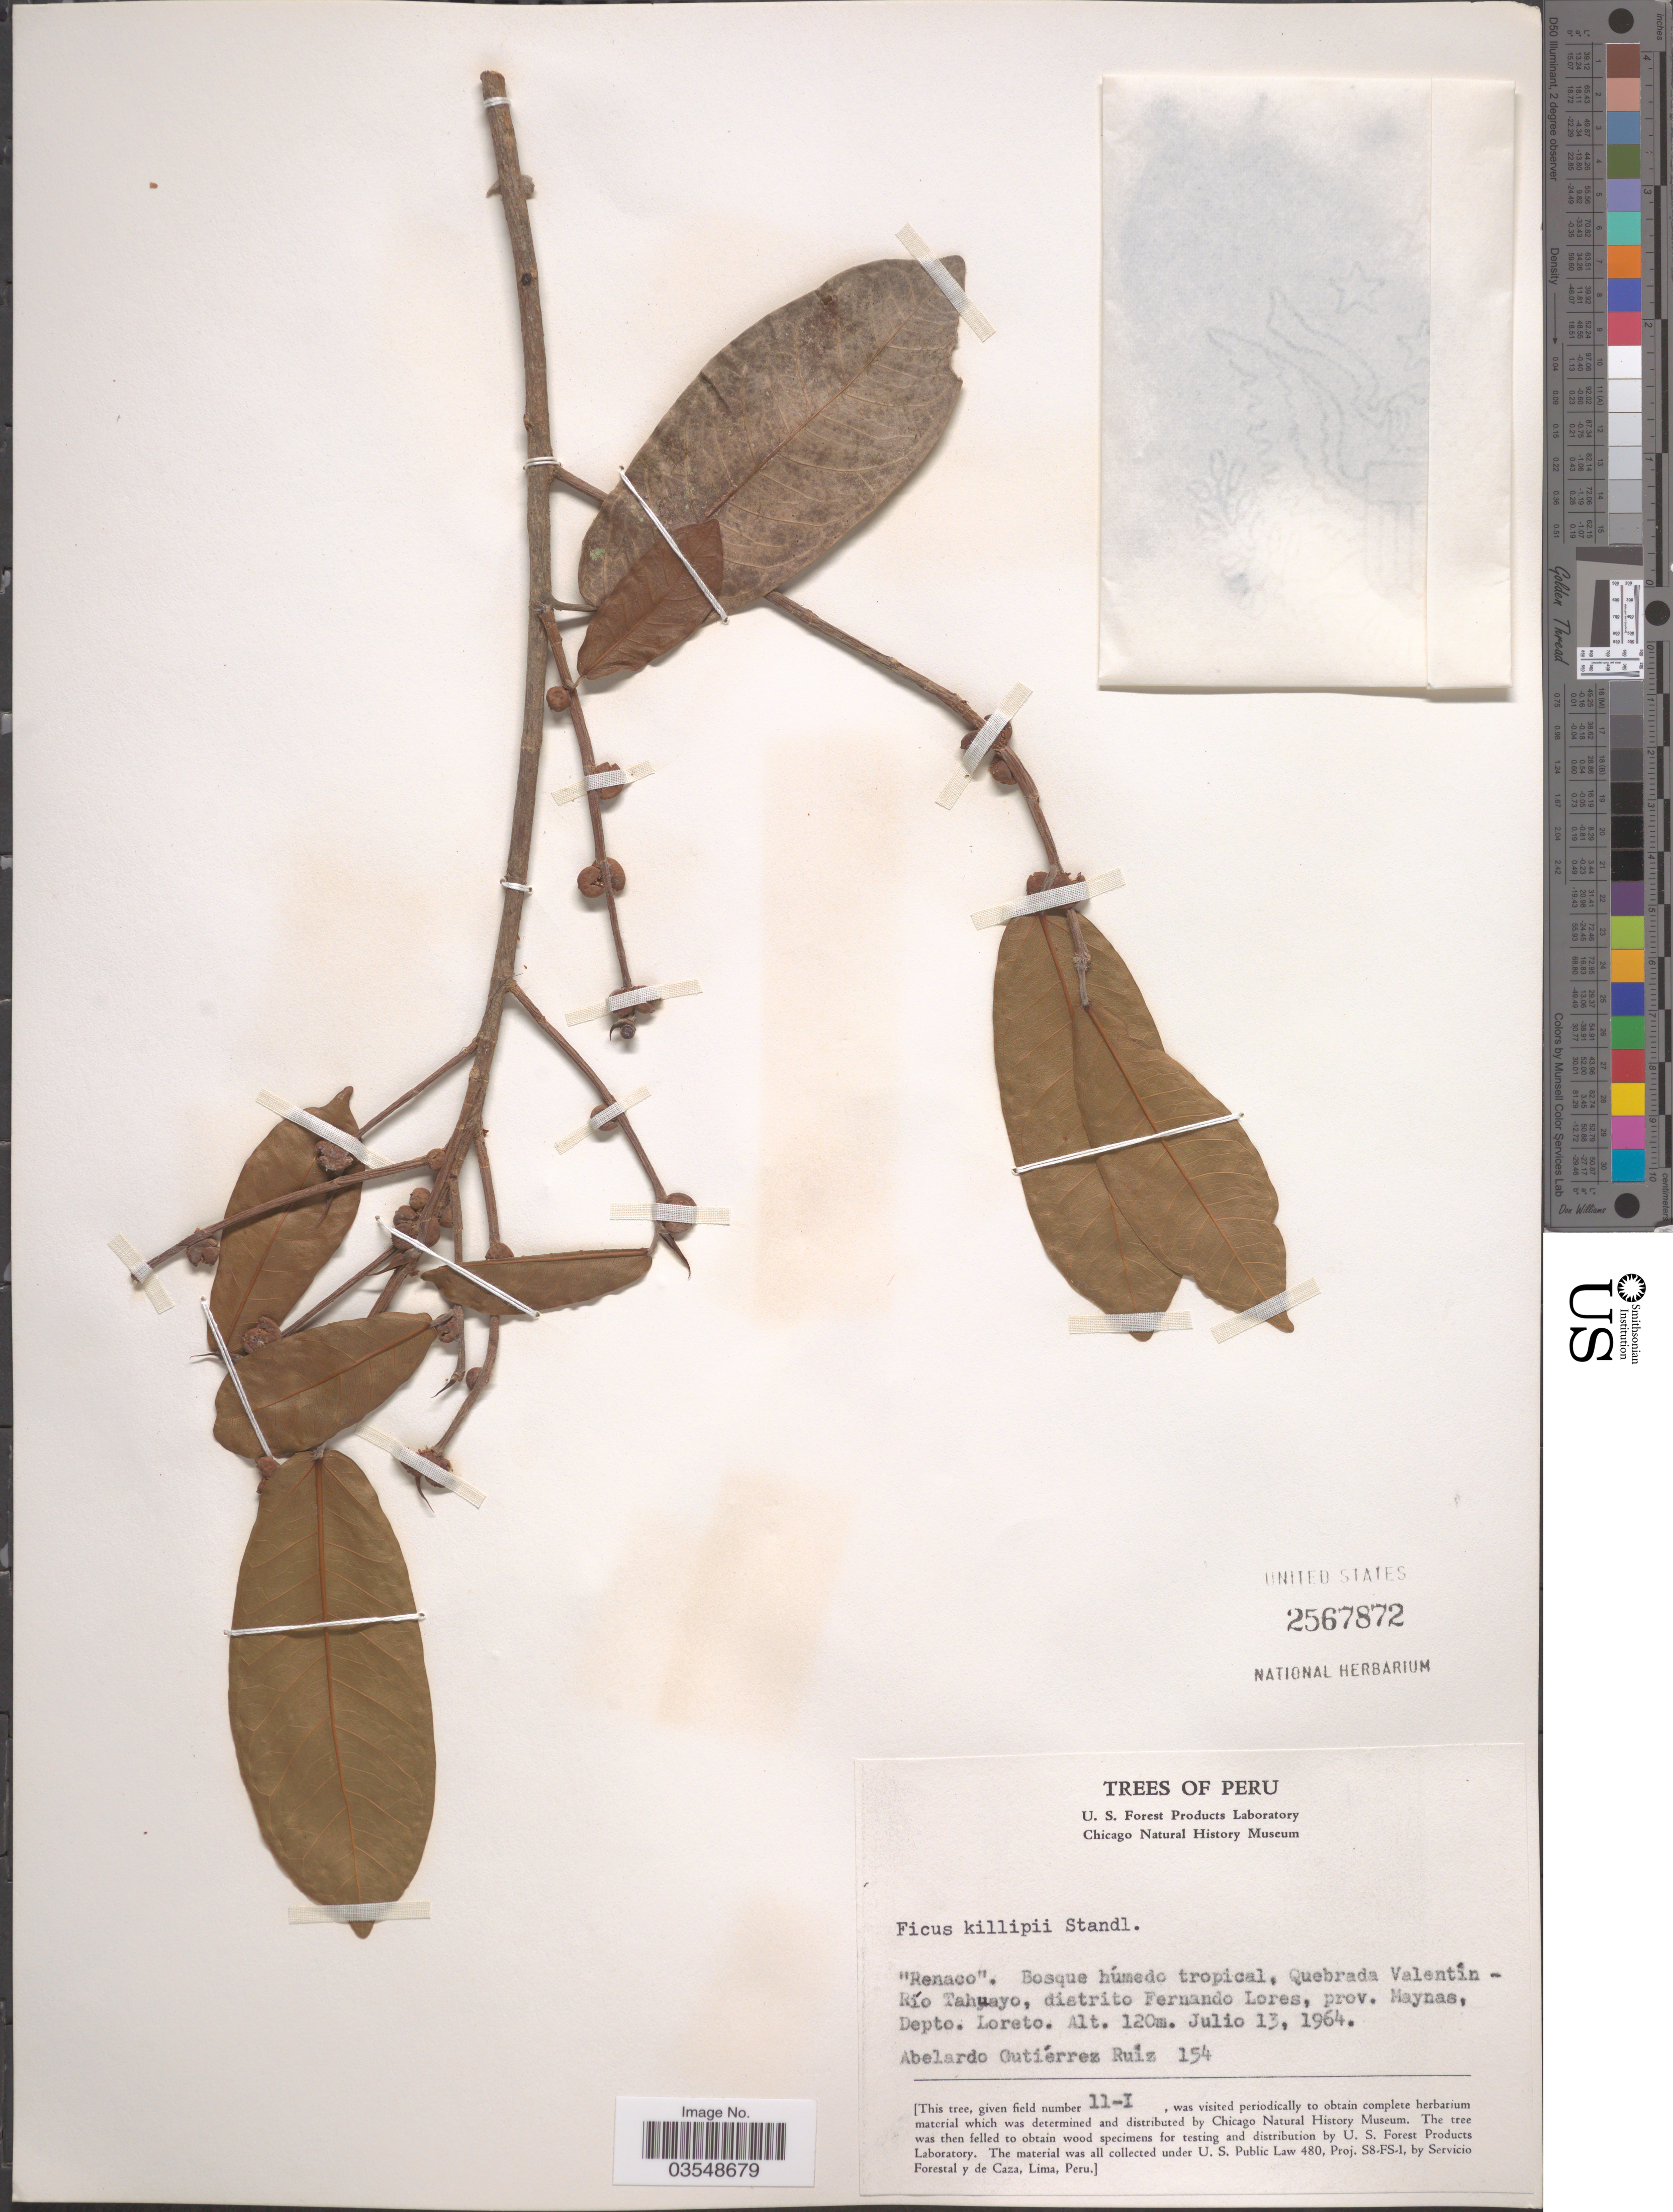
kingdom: Plantae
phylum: Tracheophyta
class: Magnoliopsida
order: Rosales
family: Moraceae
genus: Ficus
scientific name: Ficus killipii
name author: Standl. in J.F. Macbr.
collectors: A. Gutiérrez Ruíz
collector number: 154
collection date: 1964-07-13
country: Peru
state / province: Loreto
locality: Quebrada Valentín- Río Tahuayo, distrito Fernando Lores, prov. Maynas, Depto. Loreto.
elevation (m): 120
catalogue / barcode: US 2567872